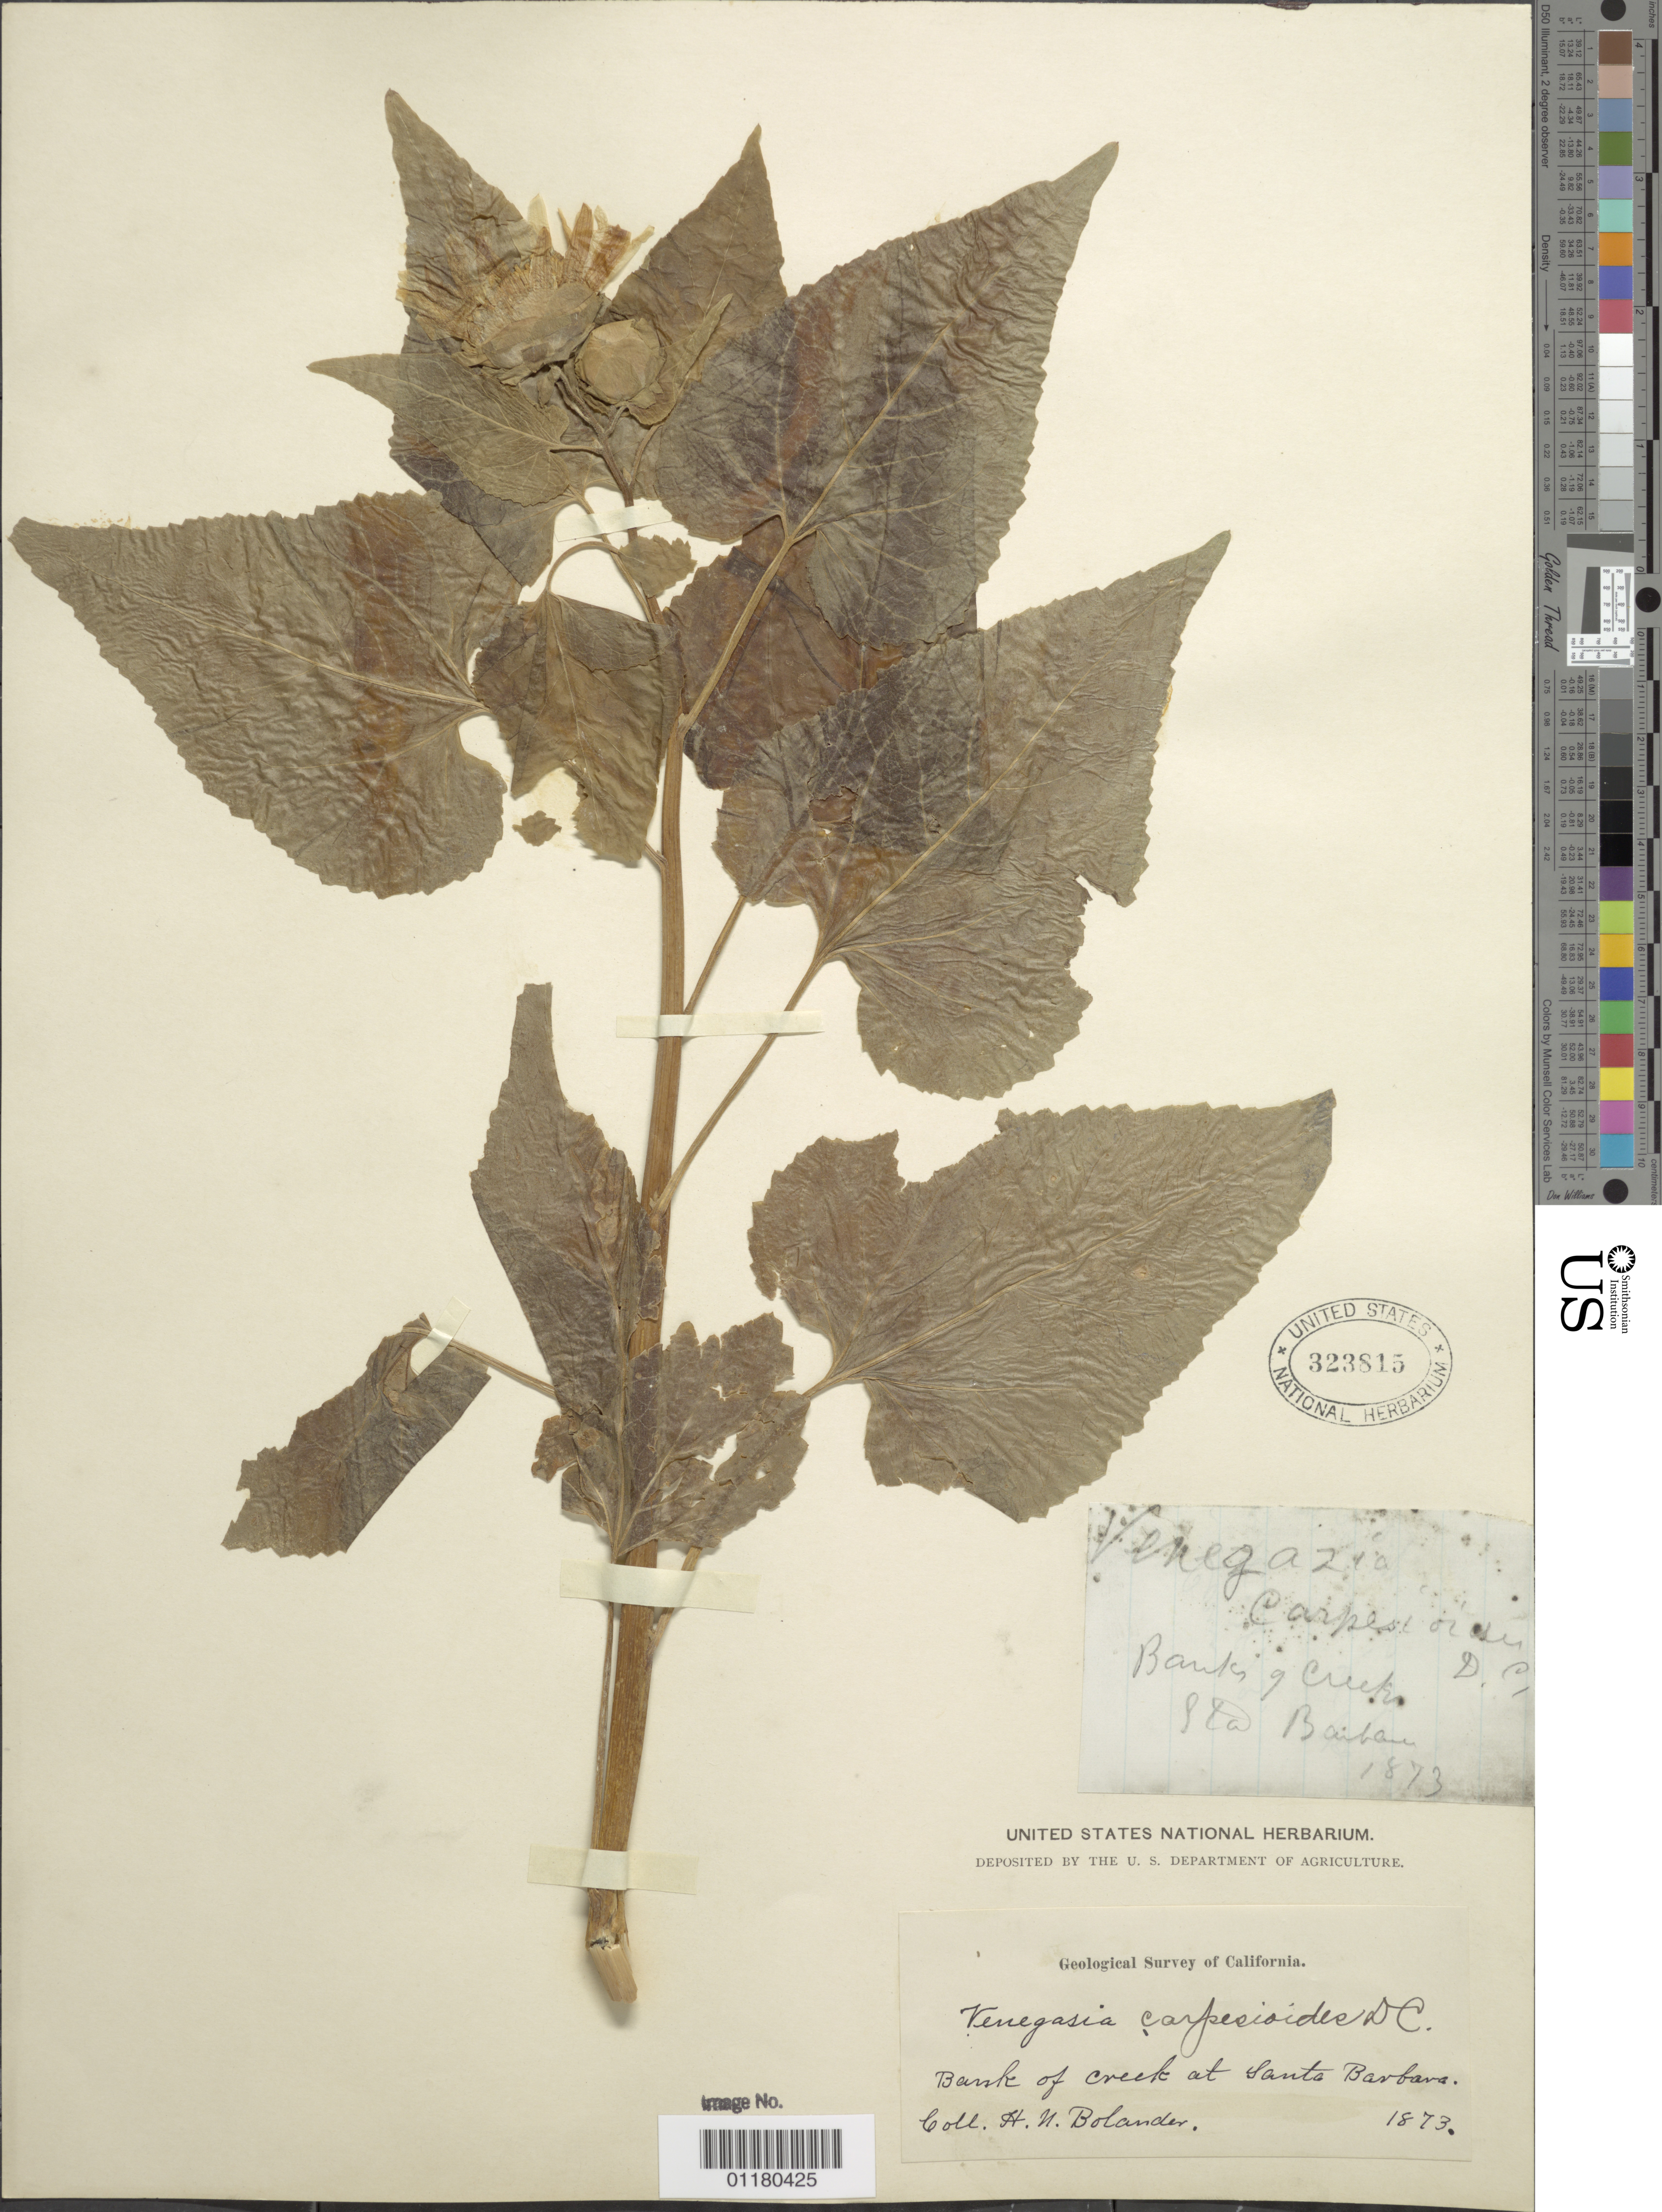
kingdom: Plantae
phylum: Tracheophyta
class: Magnoliopsida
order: Asterales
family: Asteraceae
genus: Venegasia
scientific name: Venegasia carpesioides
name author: DC.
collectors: H. Bolander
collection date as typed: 1873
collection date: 1873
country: United States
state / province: California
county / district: Santa Barbara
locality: Bank of creek at Santa Barbara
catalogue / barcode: US 323815